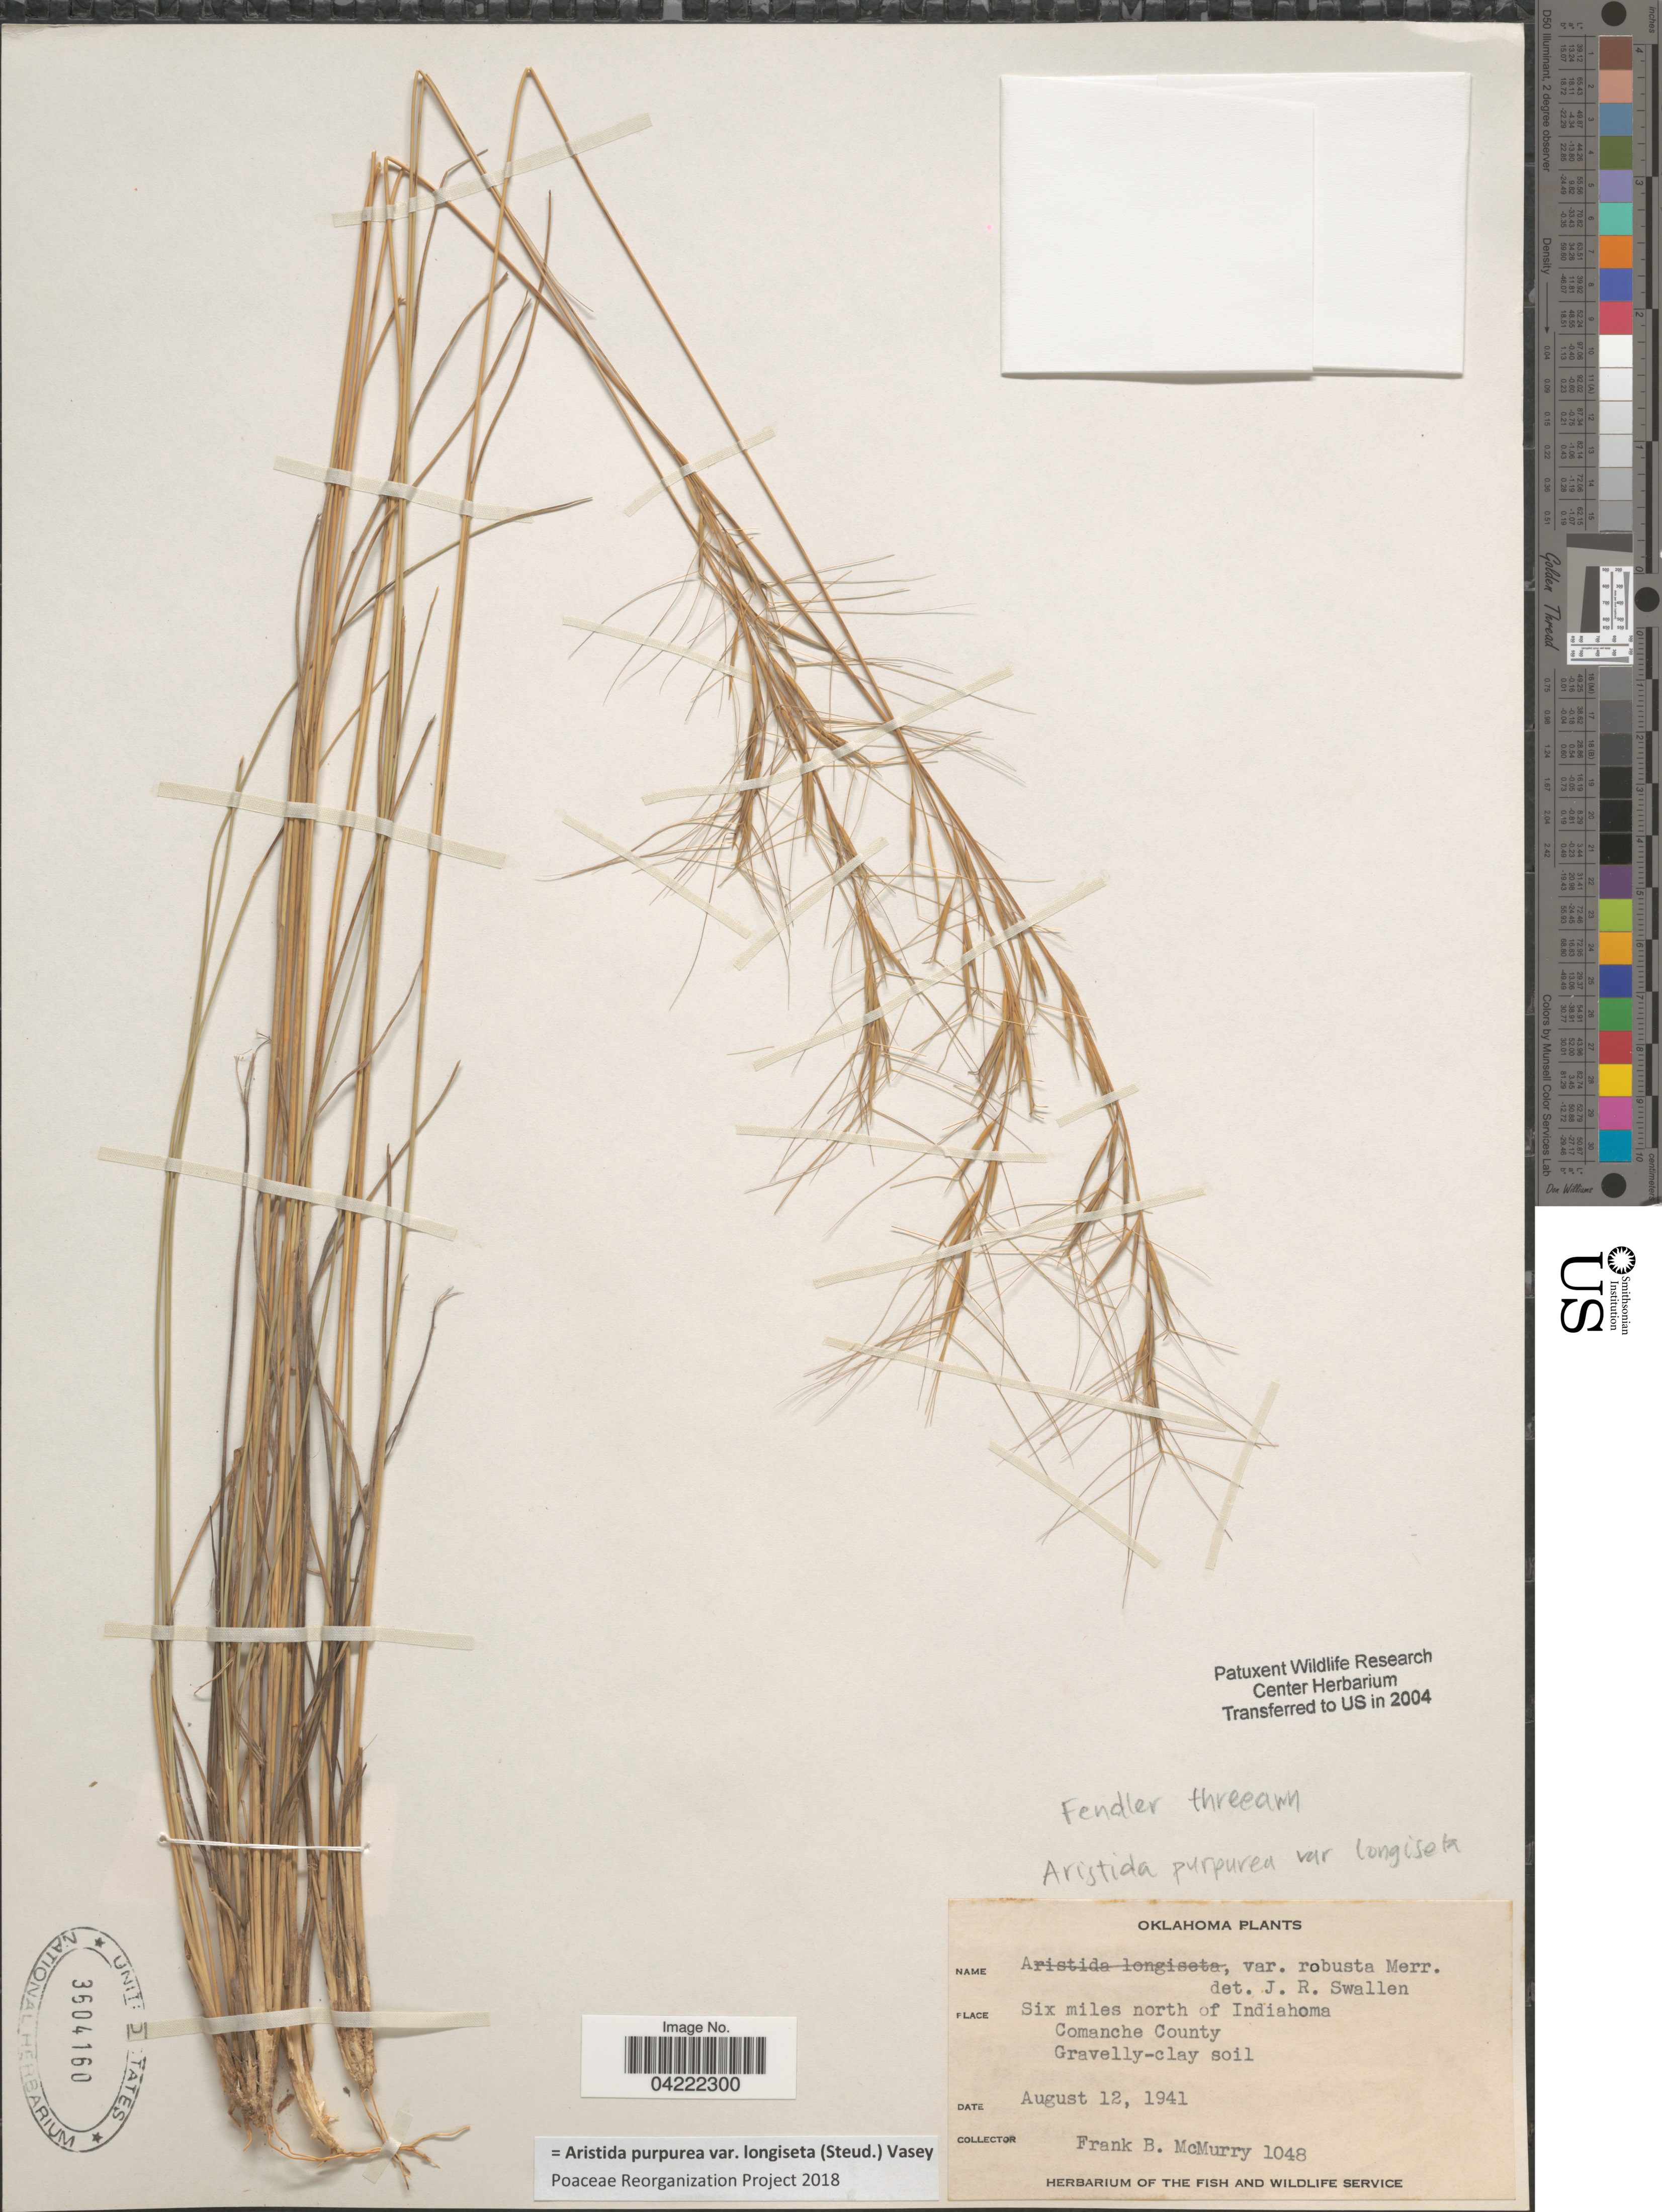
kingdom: Plantae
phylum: Tracheophyta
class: Liliopsida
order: Poales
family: Poaceae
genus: Aristida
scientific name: Aristida purpurea var. longiseta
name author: (Steud.) Vasey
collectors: F. B. McMurry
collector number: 1048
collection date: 1941-08-12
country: United States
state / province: Oklahoma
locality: Six miles north of Indiahoma Comanche County.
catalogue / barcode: US 3604160